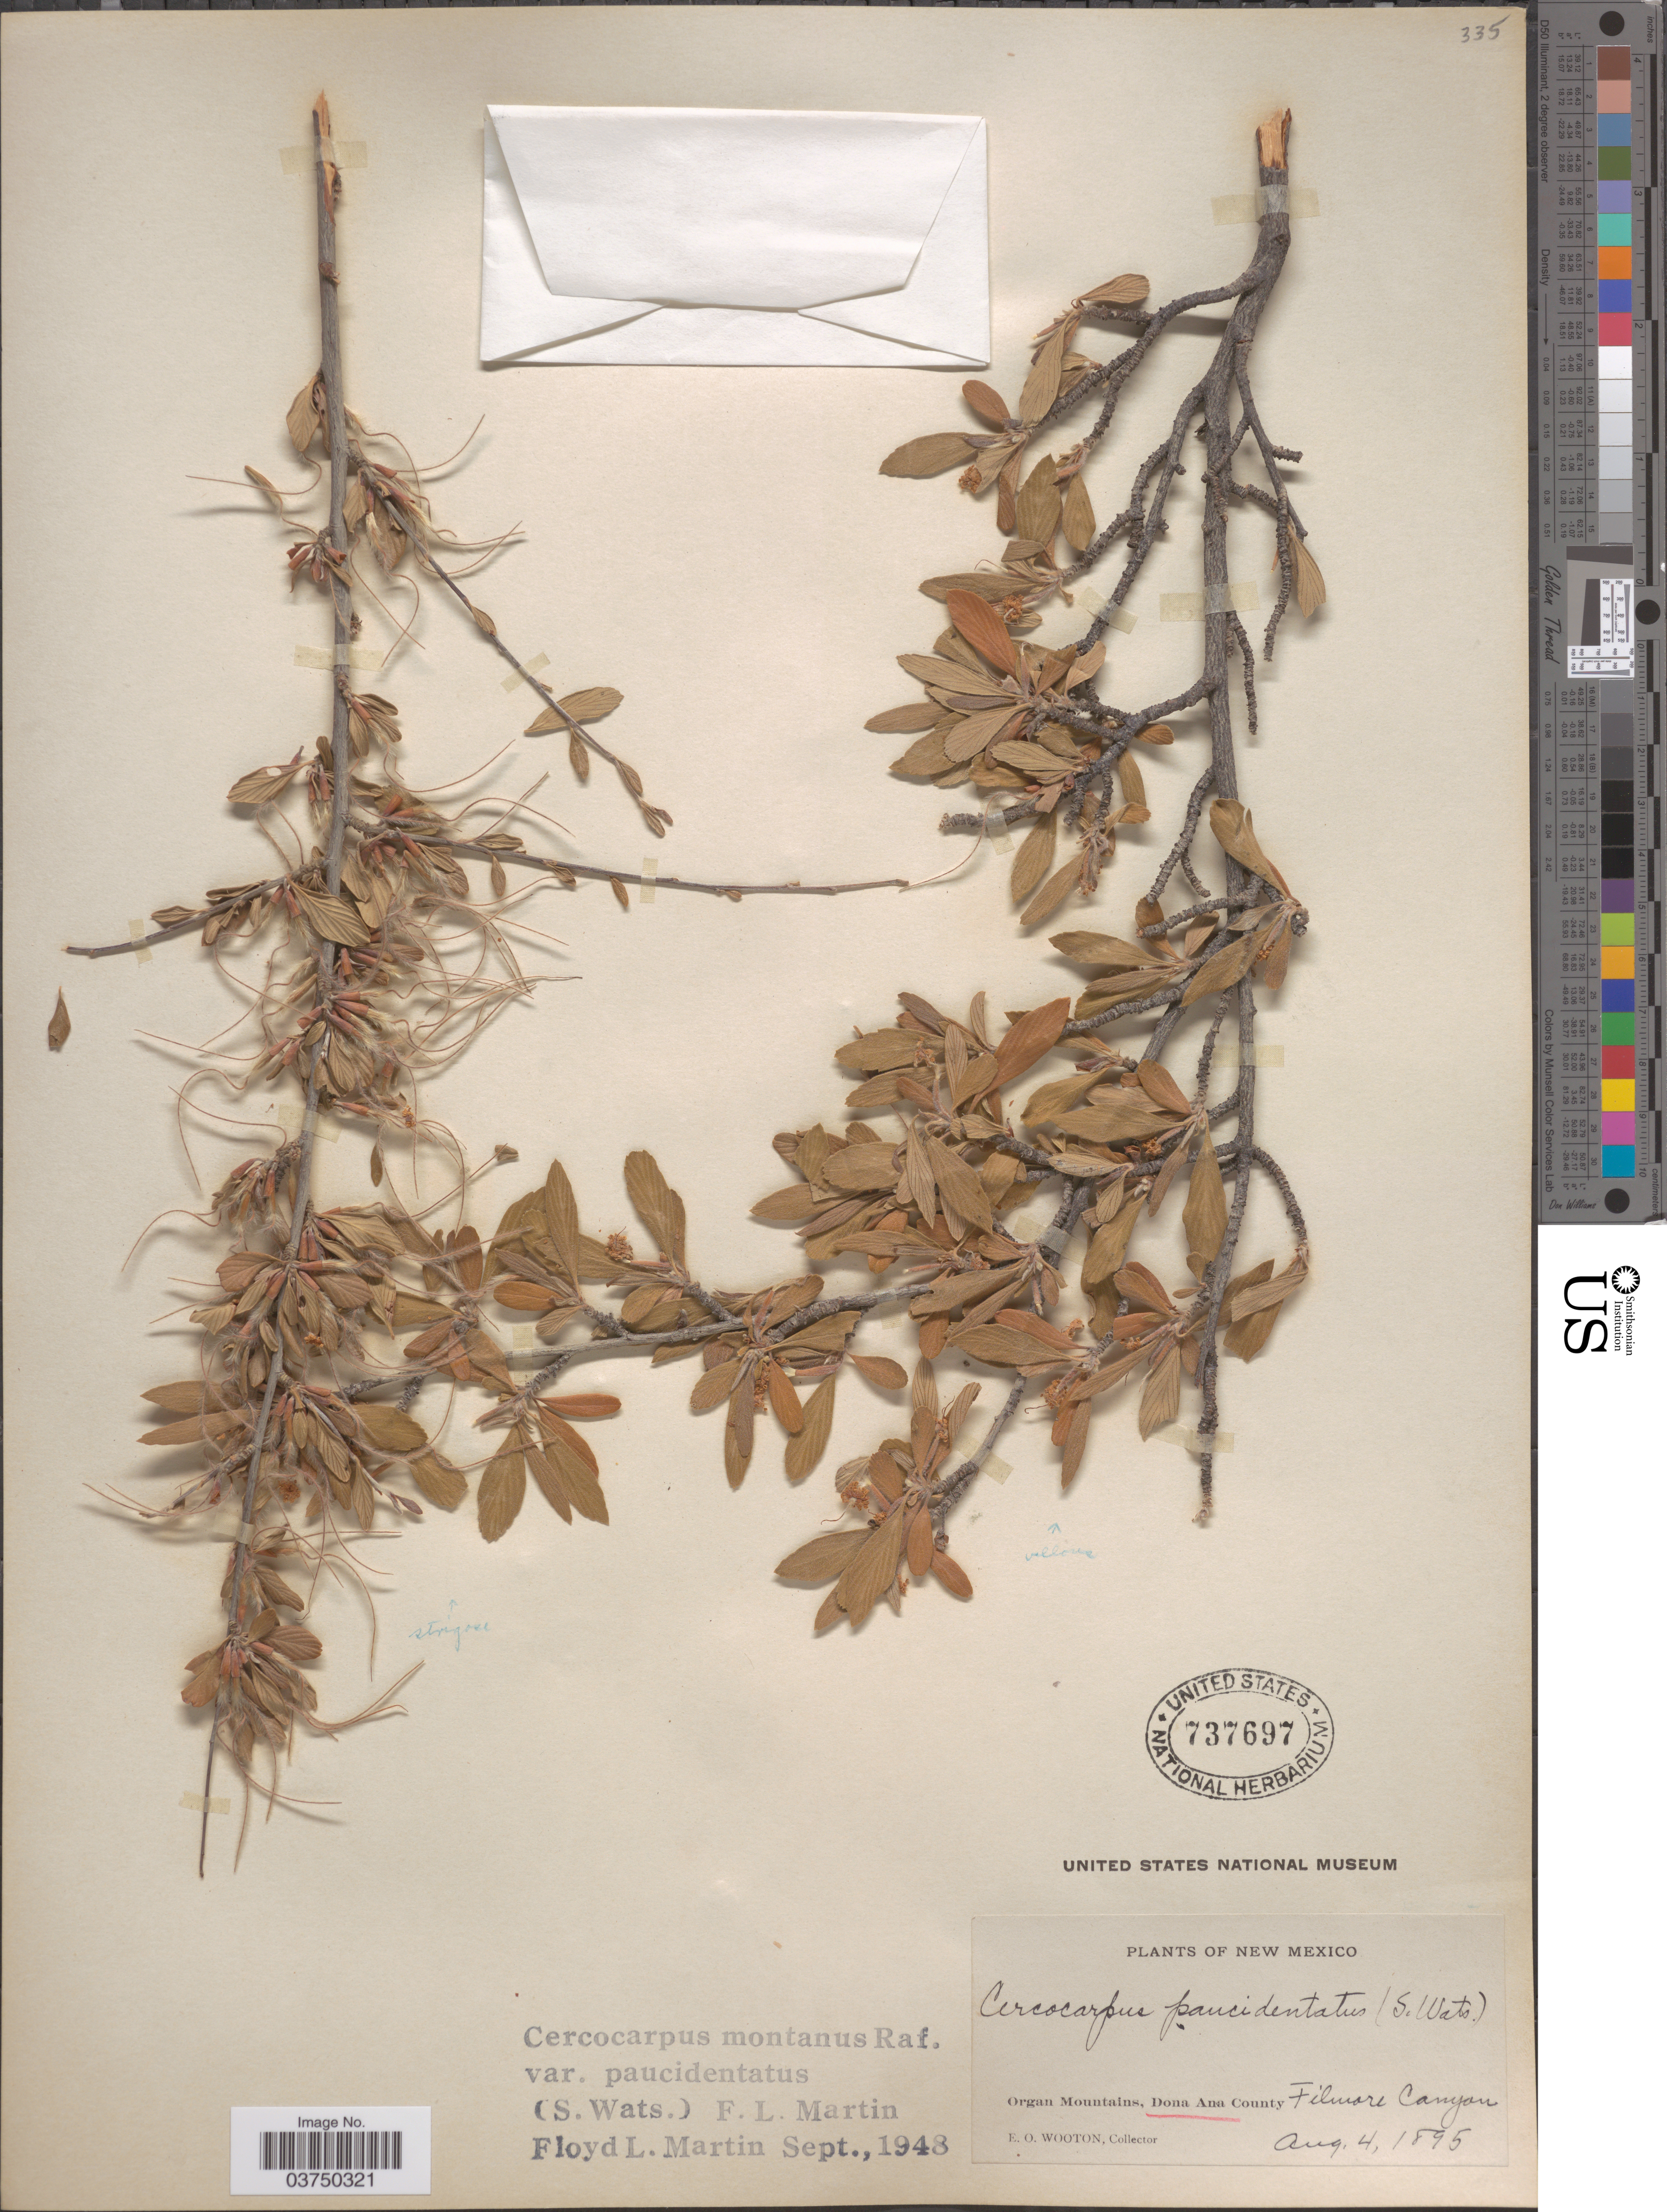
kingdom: Plantae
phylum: Tracheophyta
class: Magnoliopsida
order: Rosales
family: Rosaceae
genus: Cercocarpus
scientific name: Cercocarpus montanus var. paucidentatus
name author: (S. Watson) F.L. Martin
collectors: E. O. Wooton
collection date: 1895-08-04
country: United States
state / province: New Mexico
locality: Organ Mountains, Dona Ana County. Filmore Canyon.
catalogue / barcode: US 737697